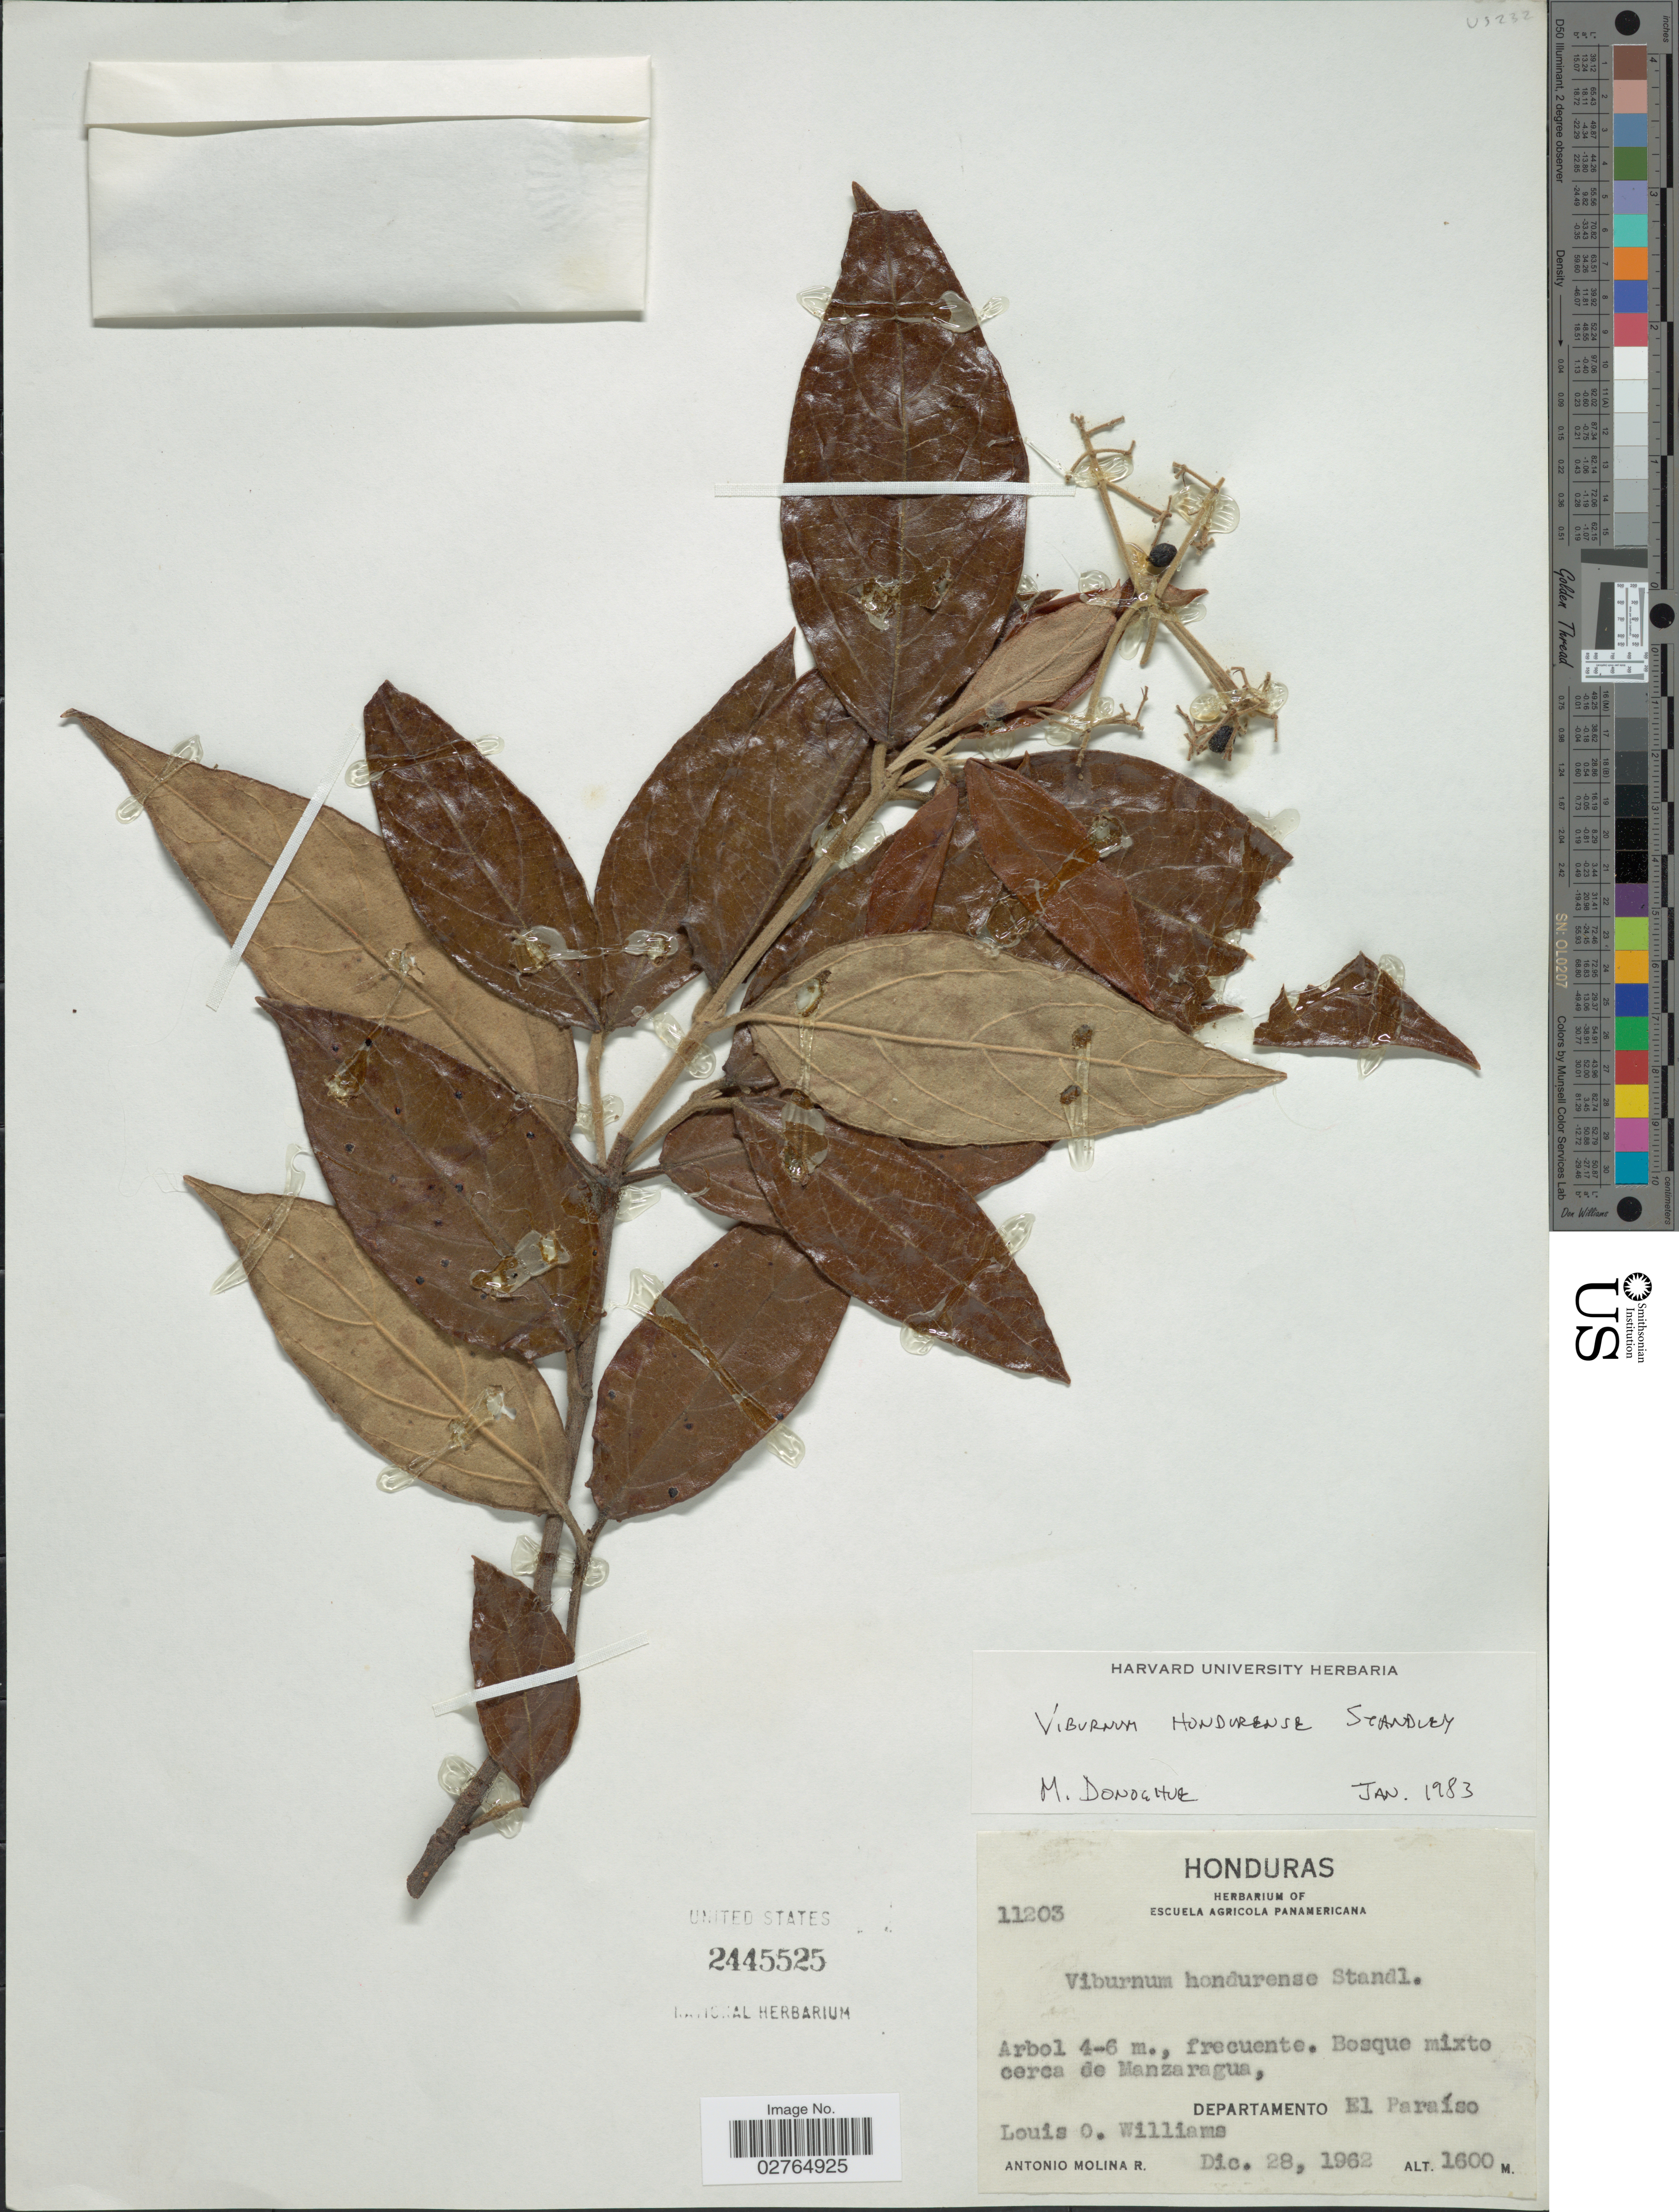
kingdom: Plantae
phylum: Tracheophyta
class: Magnoliopsida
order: Dipsacales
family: Viburnaceae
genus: Viburnum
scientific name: Viburnum hondurense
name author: Standl.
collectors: L. O. Williams & A. Molina R.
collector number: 11203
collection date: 1962-12-28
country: Honduras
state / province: El Paraíso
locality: Bosque mixto cerca de Manzaragua, Departamento El Paraíso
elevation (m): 1600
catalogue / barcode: US 2445525